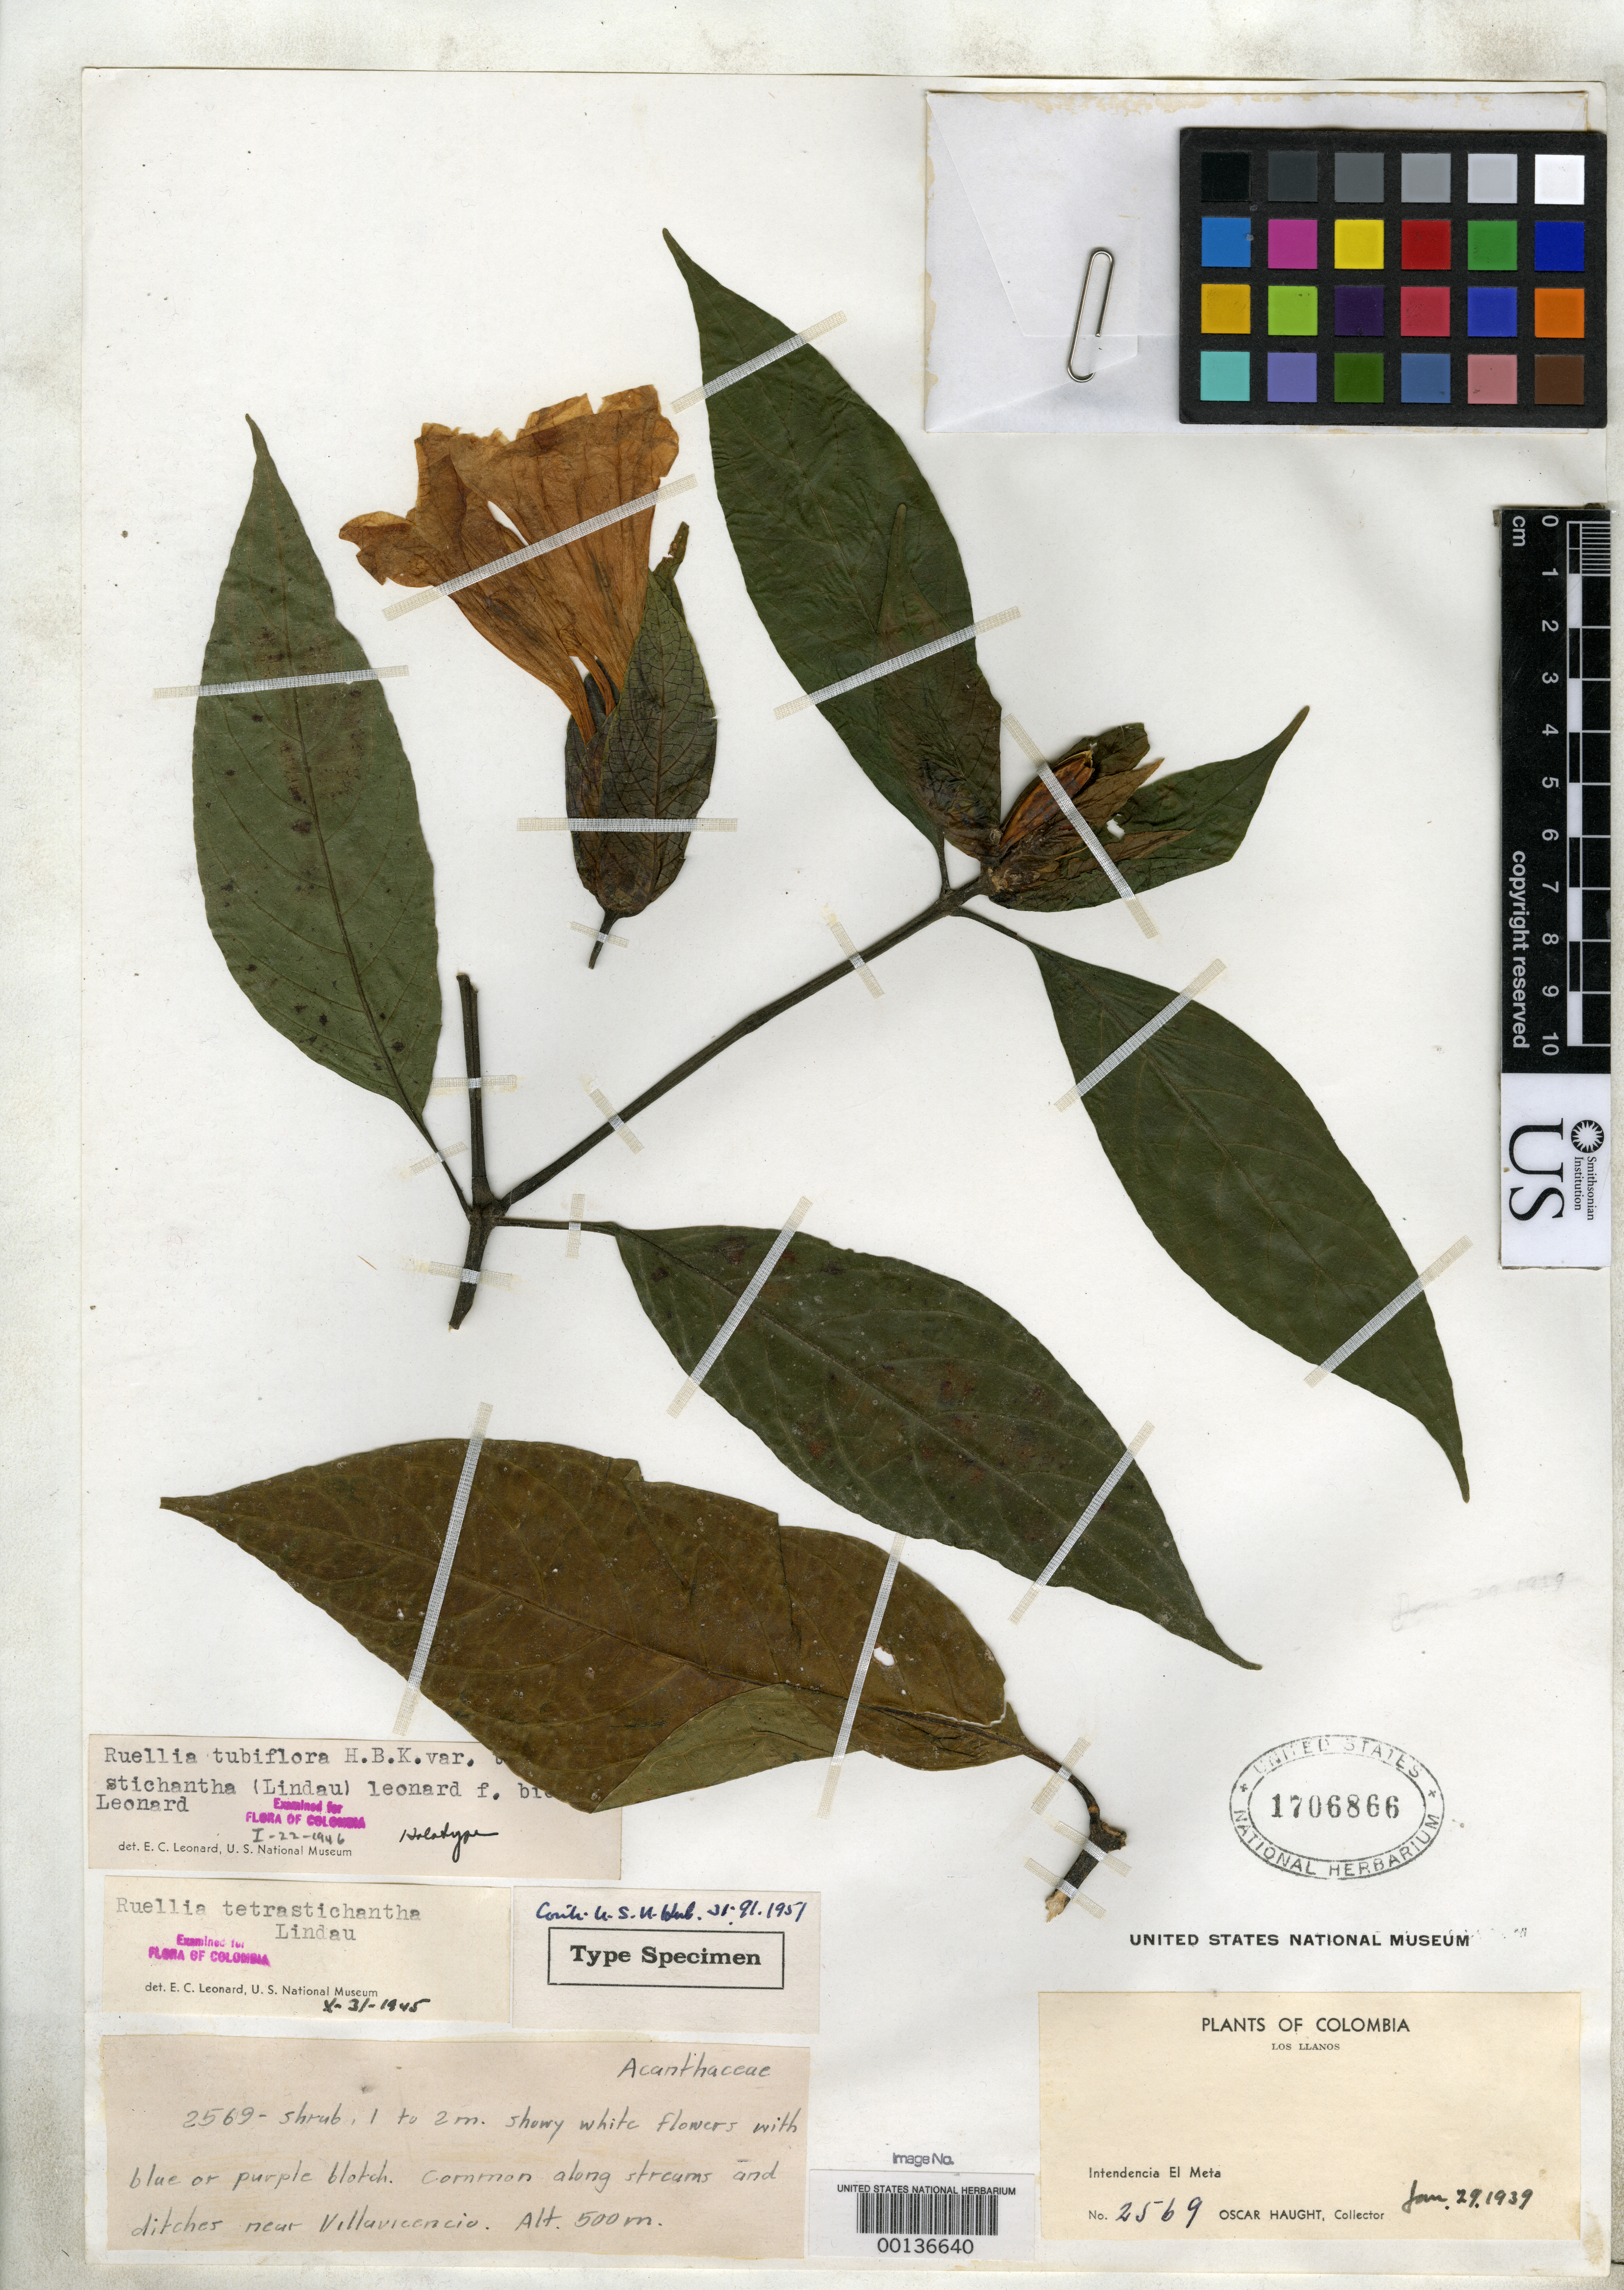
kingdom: Plantae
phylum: Tracheophyta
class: Magnoliopsida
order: Lamiales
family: Acanthaceae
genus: Ruellia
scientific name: Ruellia tubiflora f. bicolor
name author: Leonard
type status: Holotype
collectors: O. L. Haught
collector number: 2569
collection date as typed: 29 Jan 1939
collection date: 1939-01-29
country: Colombia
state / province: Meta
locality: Stream at Villa Vicencia.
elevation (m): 500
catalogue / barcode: US 1706866